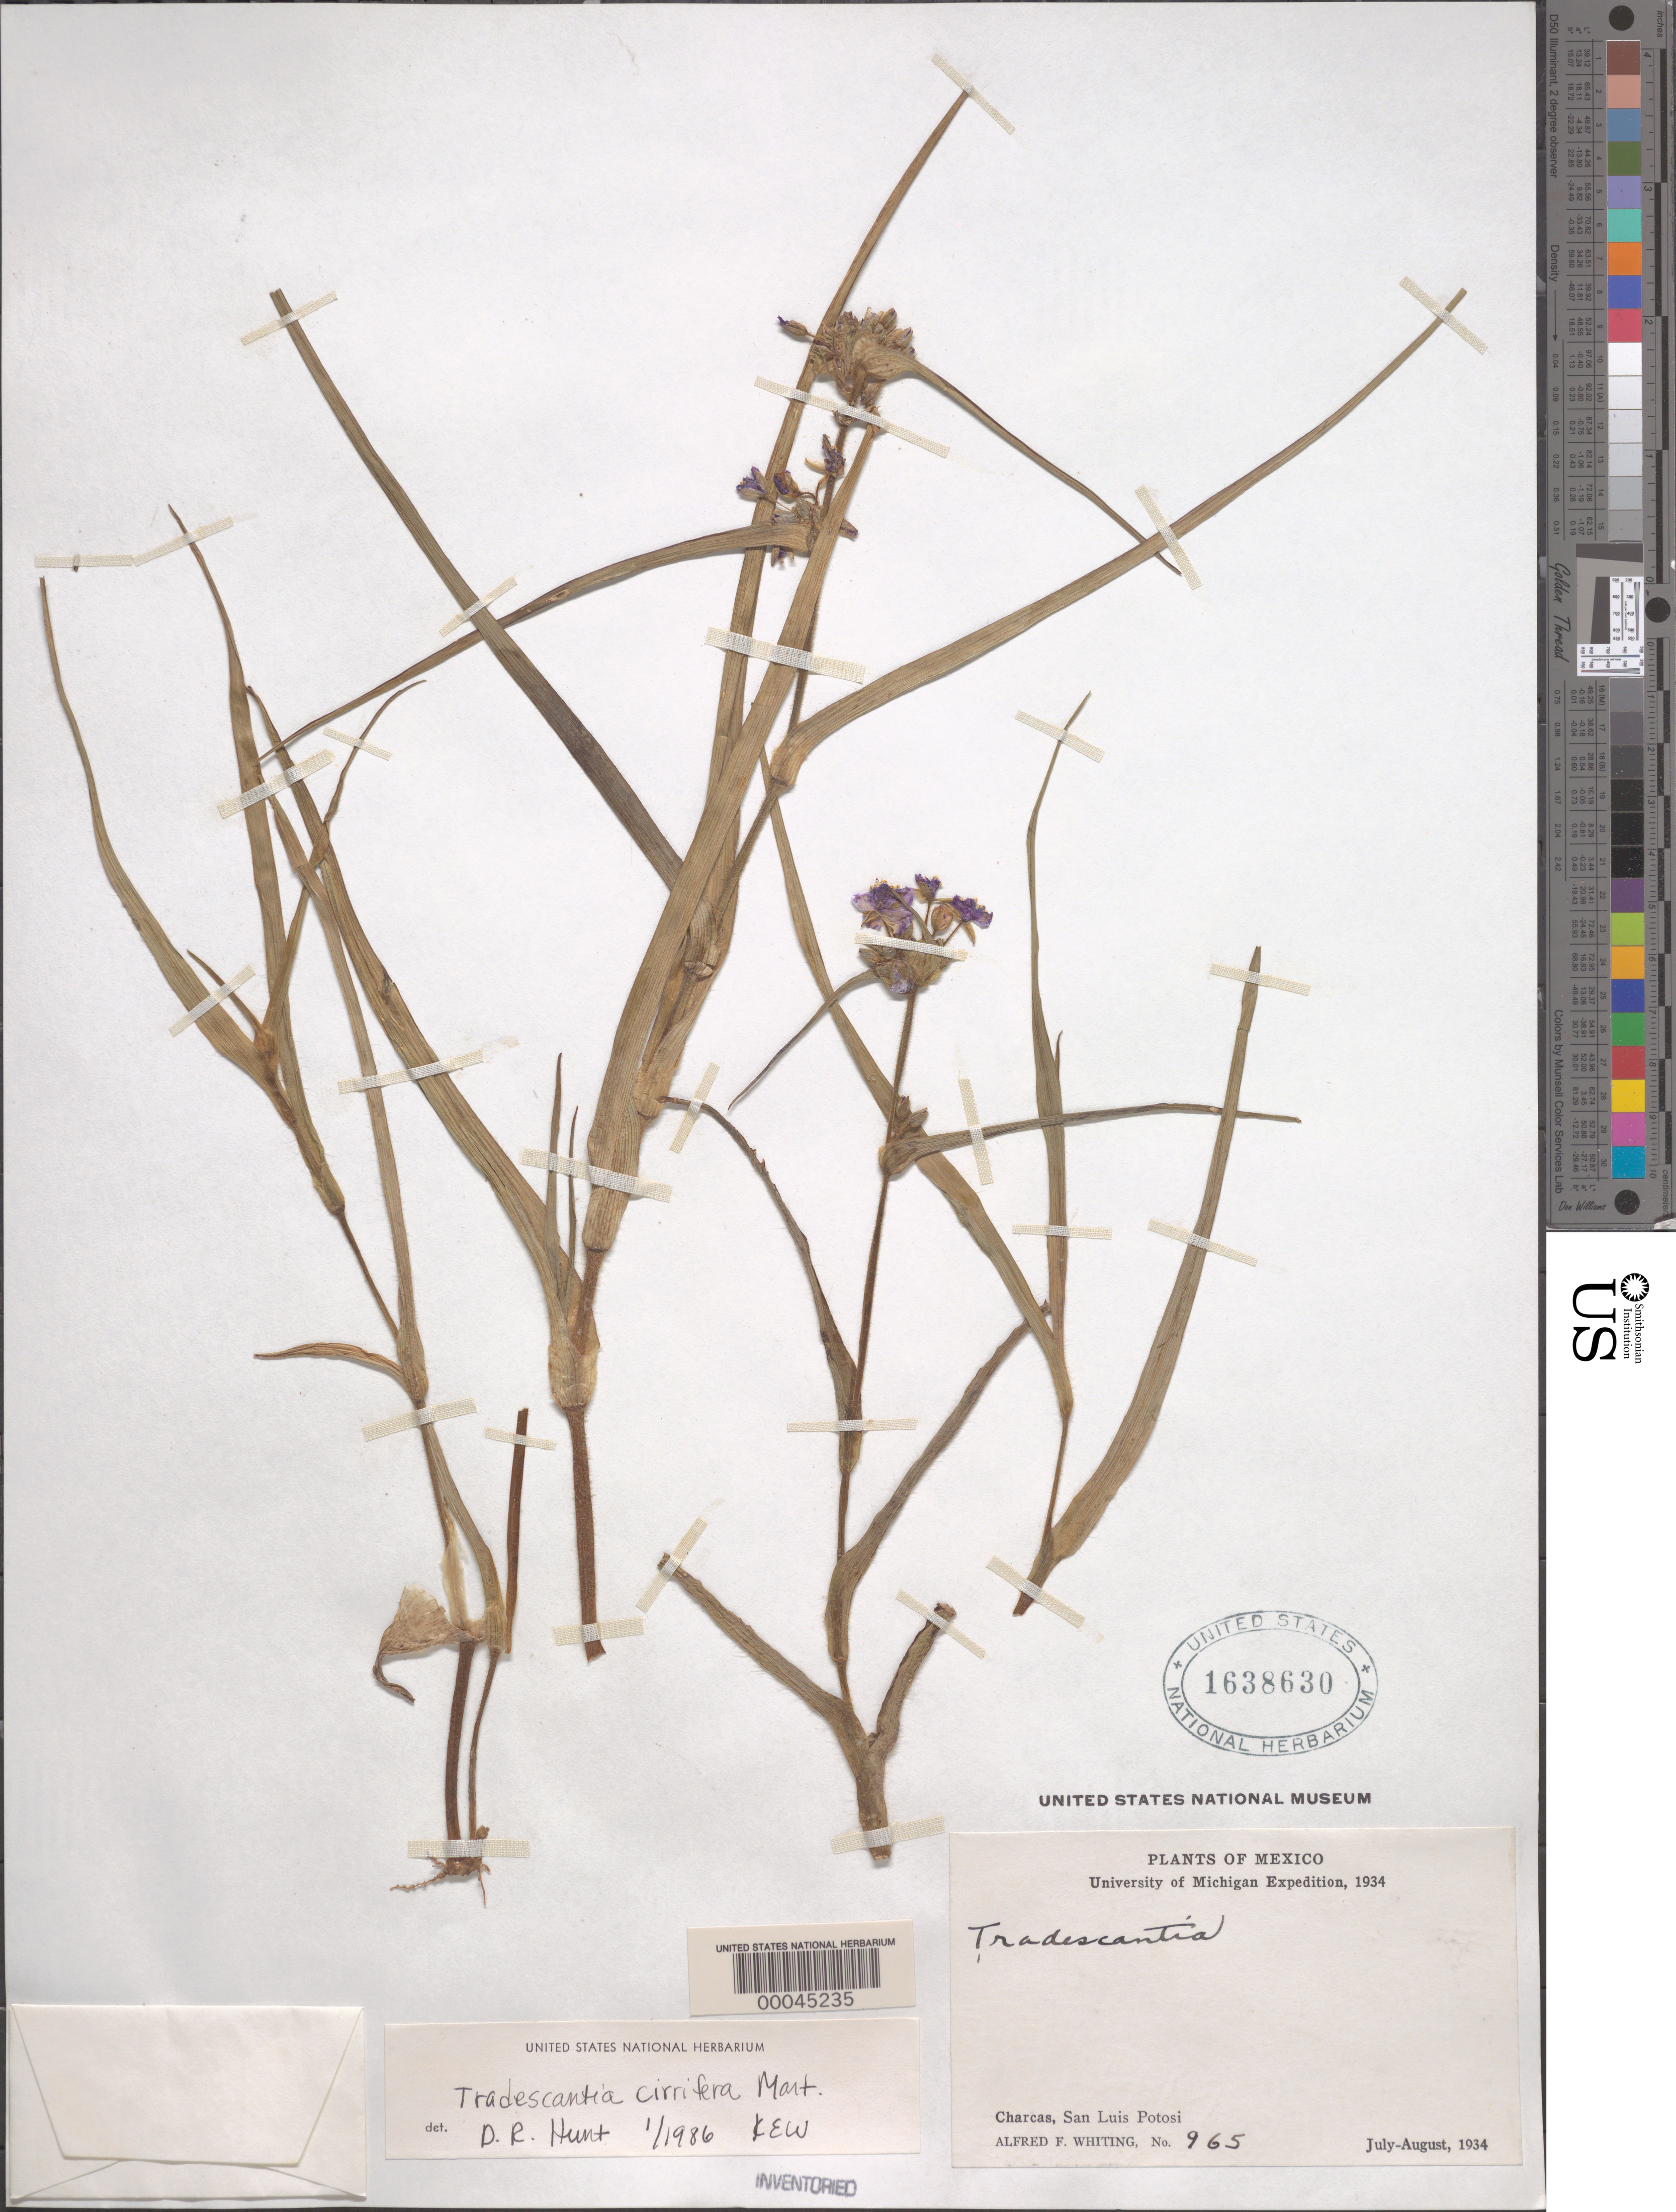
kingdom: Plantae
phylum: Tracheophyta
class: Liliopsida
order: Commelinales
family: Commelinaceae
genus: Tradescantia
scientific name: Tradescantia cirrifera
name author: Mart.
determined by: Hunt, D. R.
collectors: A. F. Whiting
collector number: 965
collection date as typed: Jul 1934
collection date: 1934-07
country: Mexico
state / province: San Luis Potosí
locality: Charcas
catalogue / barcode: US 1638630